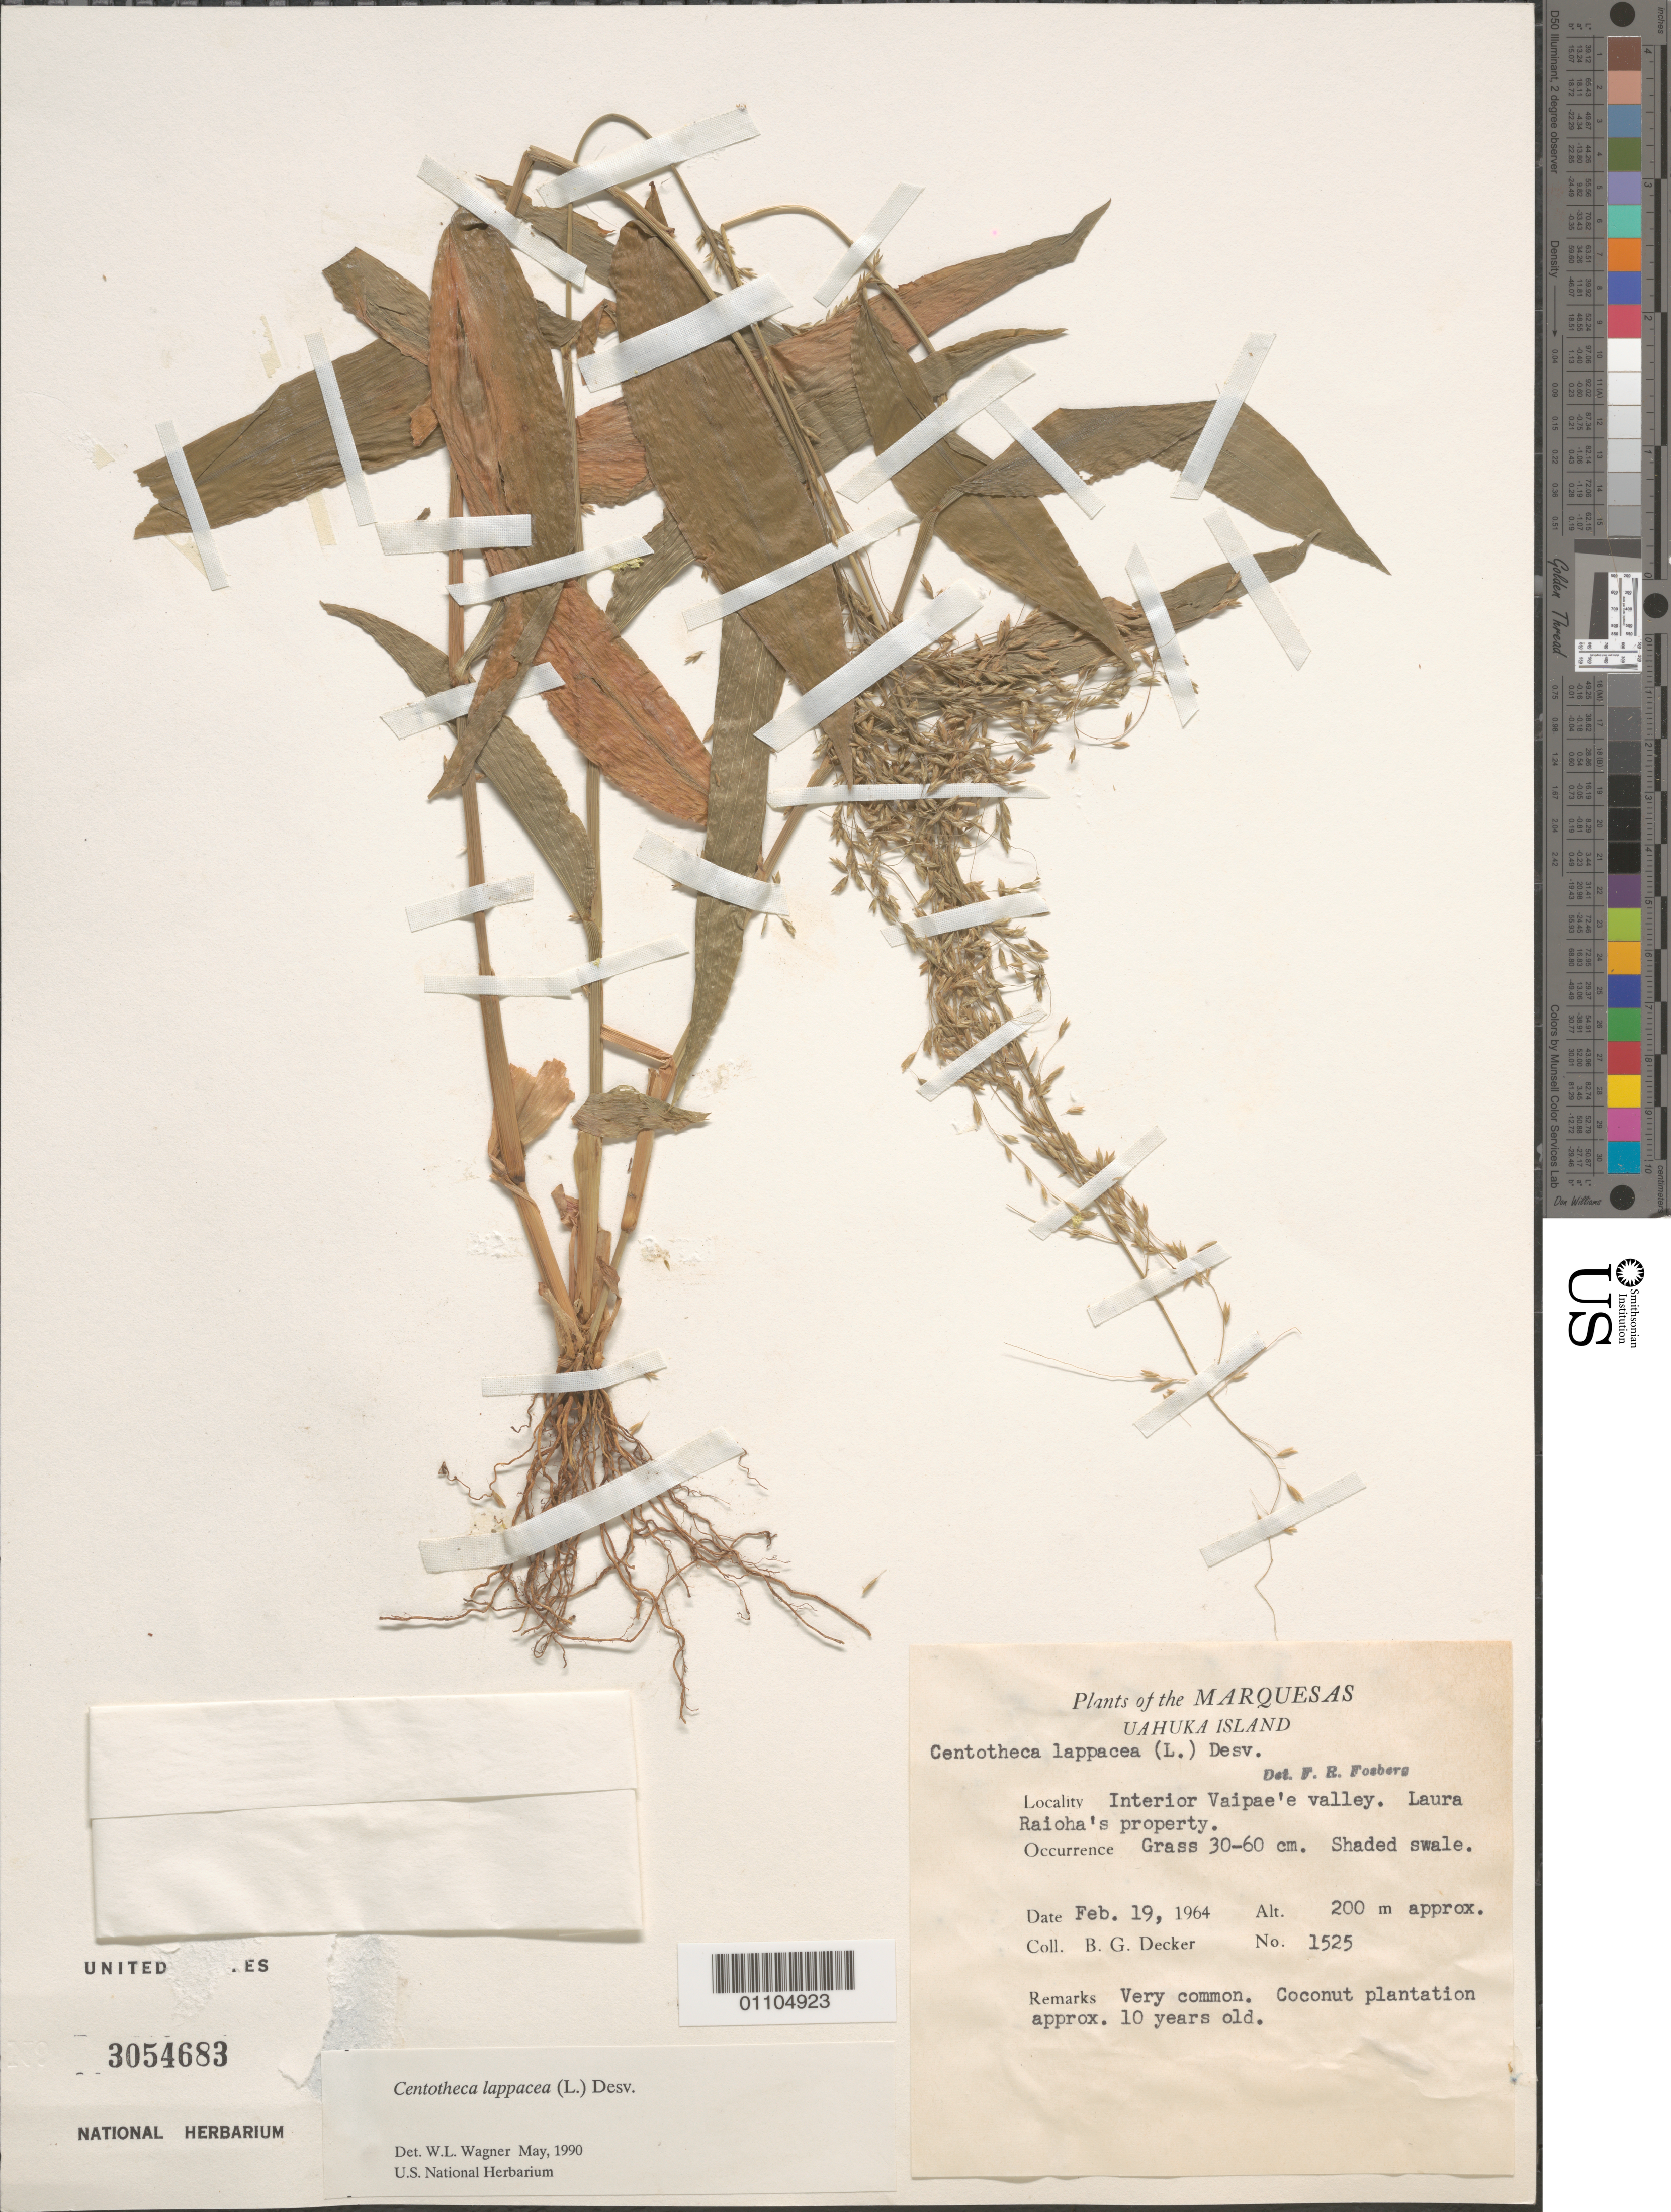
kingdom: Plantae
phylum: Tracheophyta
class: Liliopsida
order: Poales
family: Poaceae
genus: Centotheca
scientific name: Centotheca lappacea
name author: (L.) Desv.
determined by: Wagner, W. L., (BOT), Smithsonian Institution - National Museum of Natural History (UNITED STATES)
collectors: B. G. Decker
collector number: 1525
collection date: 1964-02-19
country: French Polynesia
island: Ua Huka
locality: interior Vaipae'e Valley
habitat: Coconut plantation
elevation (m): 200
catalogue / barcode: US 3054683